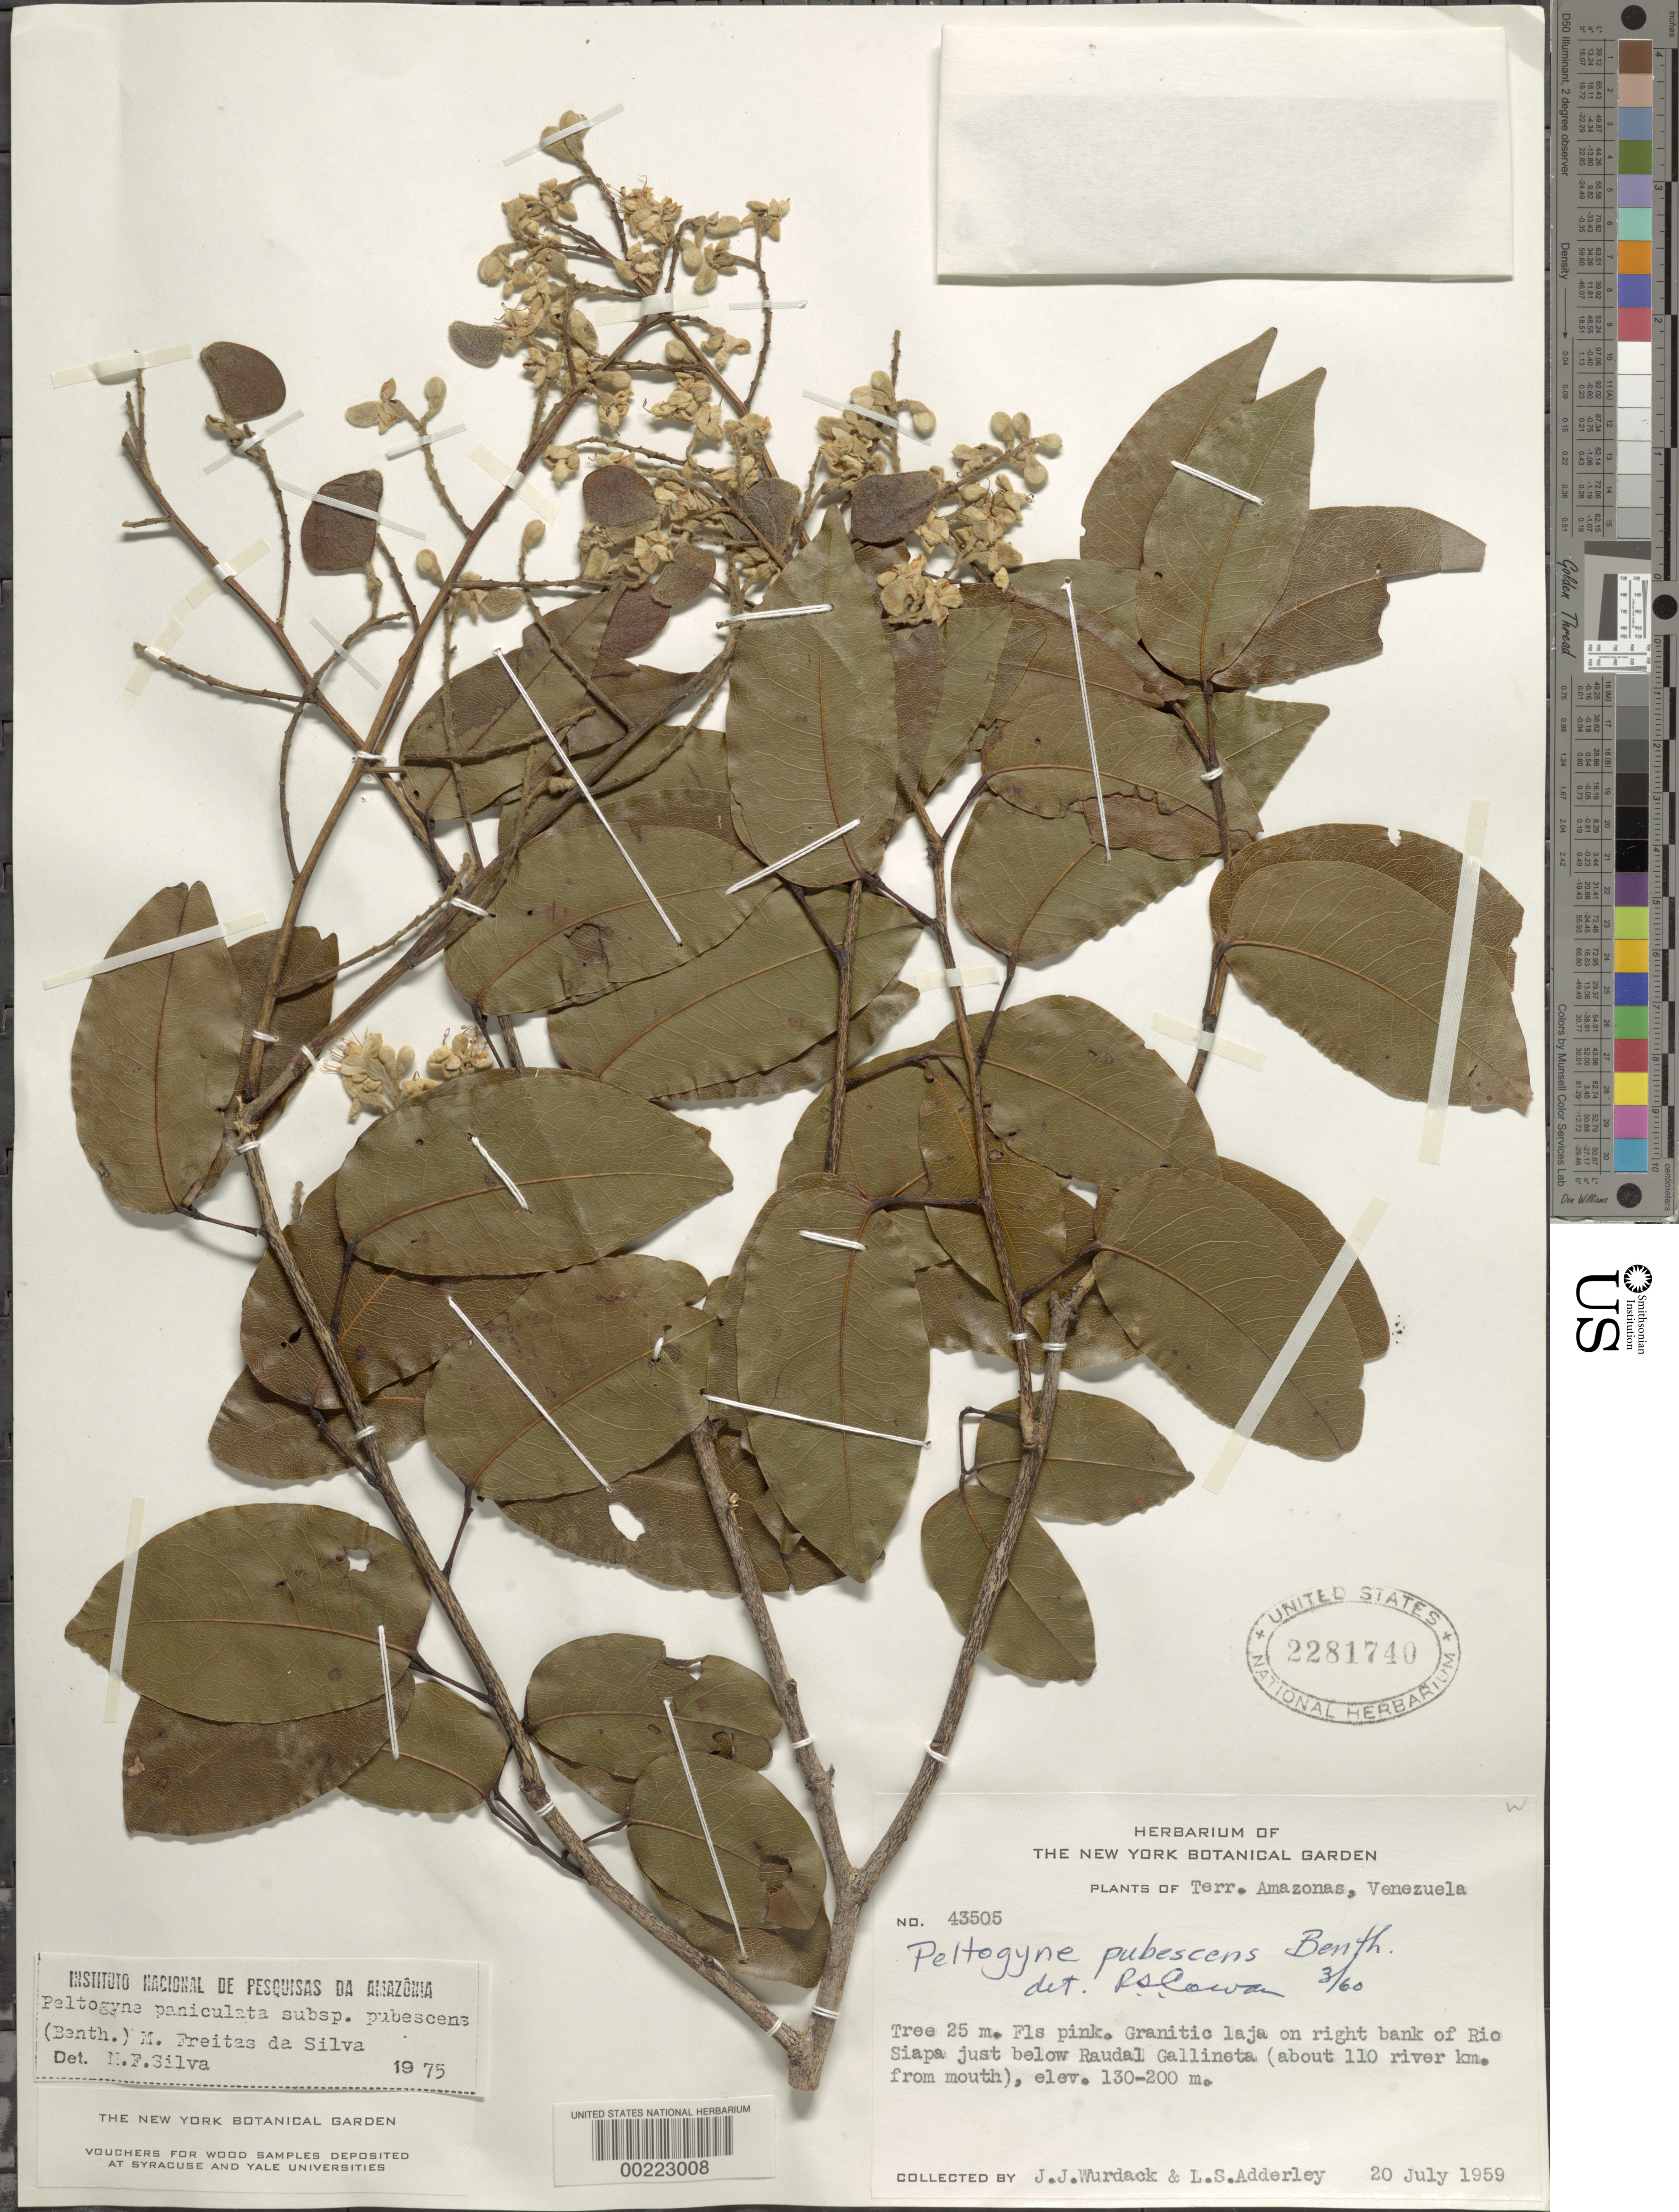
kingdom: Plantae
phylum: Tracheophyta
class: Magnoliopsida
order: Fabales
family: Fabaceae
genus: Peltogyne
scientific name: Peltogyne paniculata subsp. pubescens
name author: (Benth.) M.F. Silva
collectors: J. J. Wurdack & L. S. Adderley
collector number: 43505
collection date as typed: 20 Jul 1959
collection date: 1959-07-20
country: Venezuela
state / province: Amazonas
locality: Right side of rio siapa just below raudal gallineta (ca 110 river km from mouth)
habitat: Granitic laja on bank of river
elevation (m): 130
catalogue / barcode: US 2281740